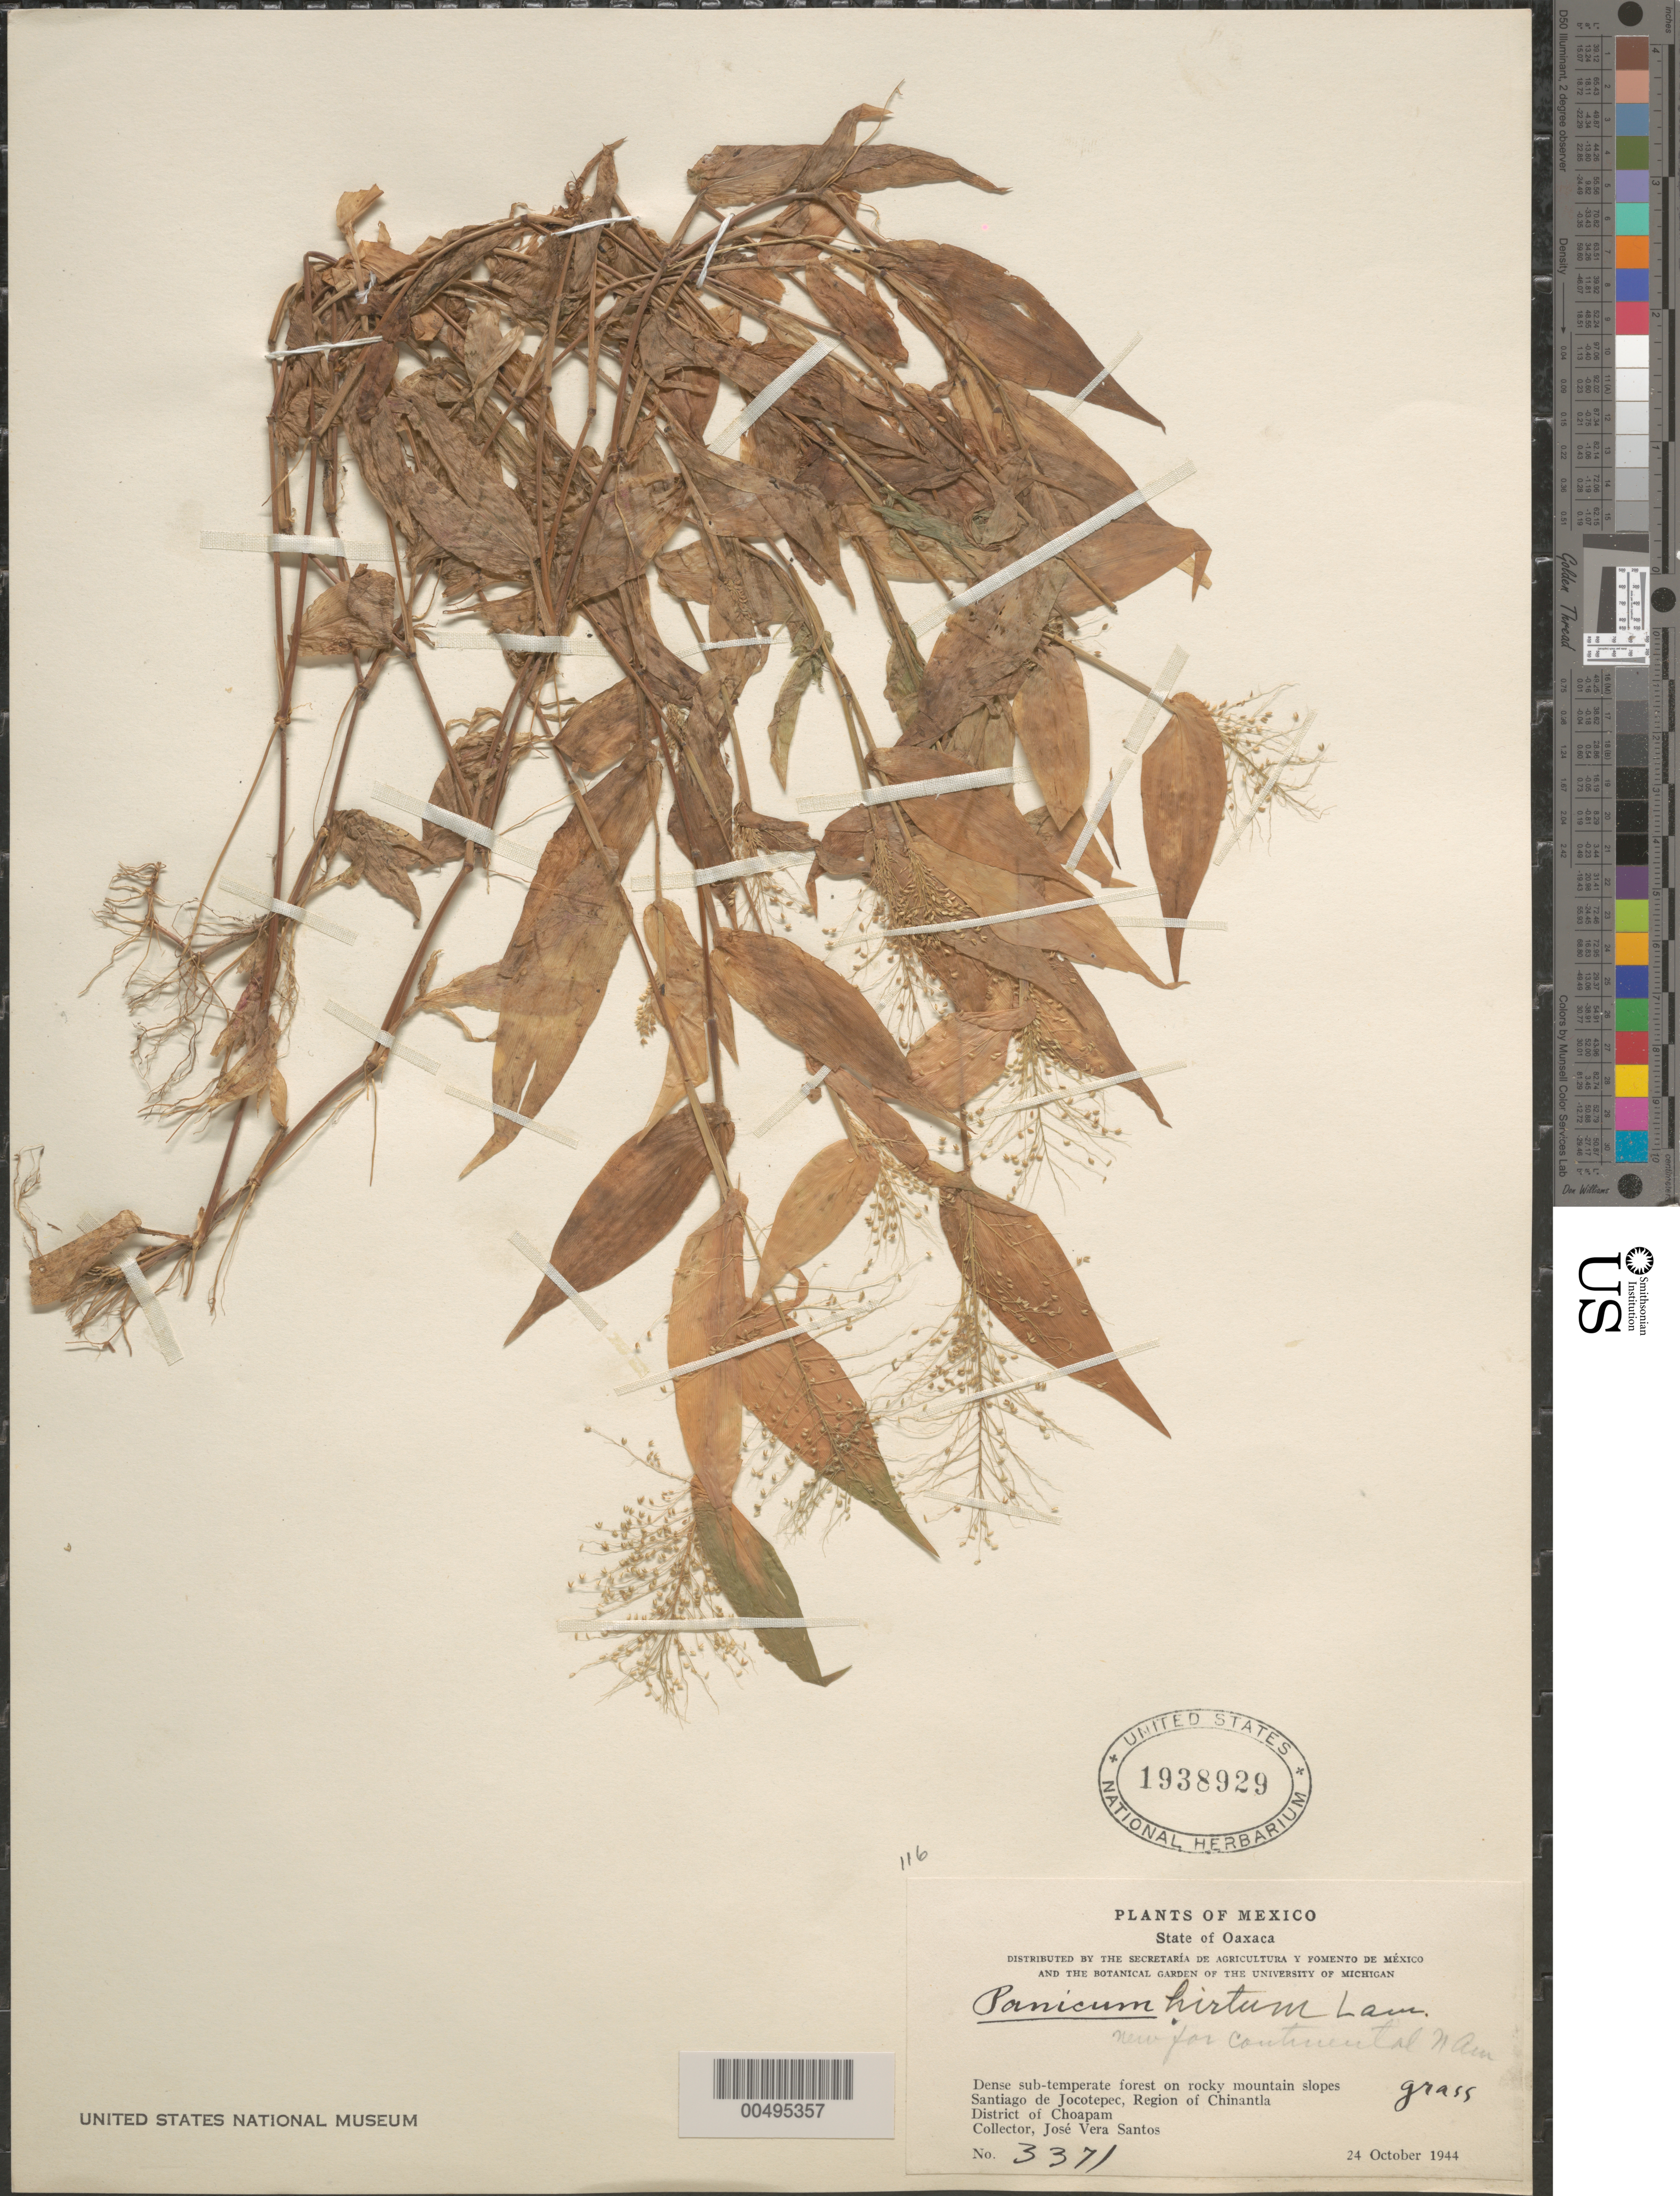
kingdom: Plantae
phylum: Tracheophyta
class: Liliopsida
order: Poales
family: Poaceae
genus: Panicum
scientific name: Panicum hirtum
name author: Lam.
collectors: J. V. Santos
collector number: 3371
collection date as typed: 24 Oct 1944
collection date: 1944-10-24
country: Mexico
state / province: Oaxaca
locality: Santiago de Jocotepec, Region of Chinantla, Dist of Choapam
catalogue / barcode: US 1938929